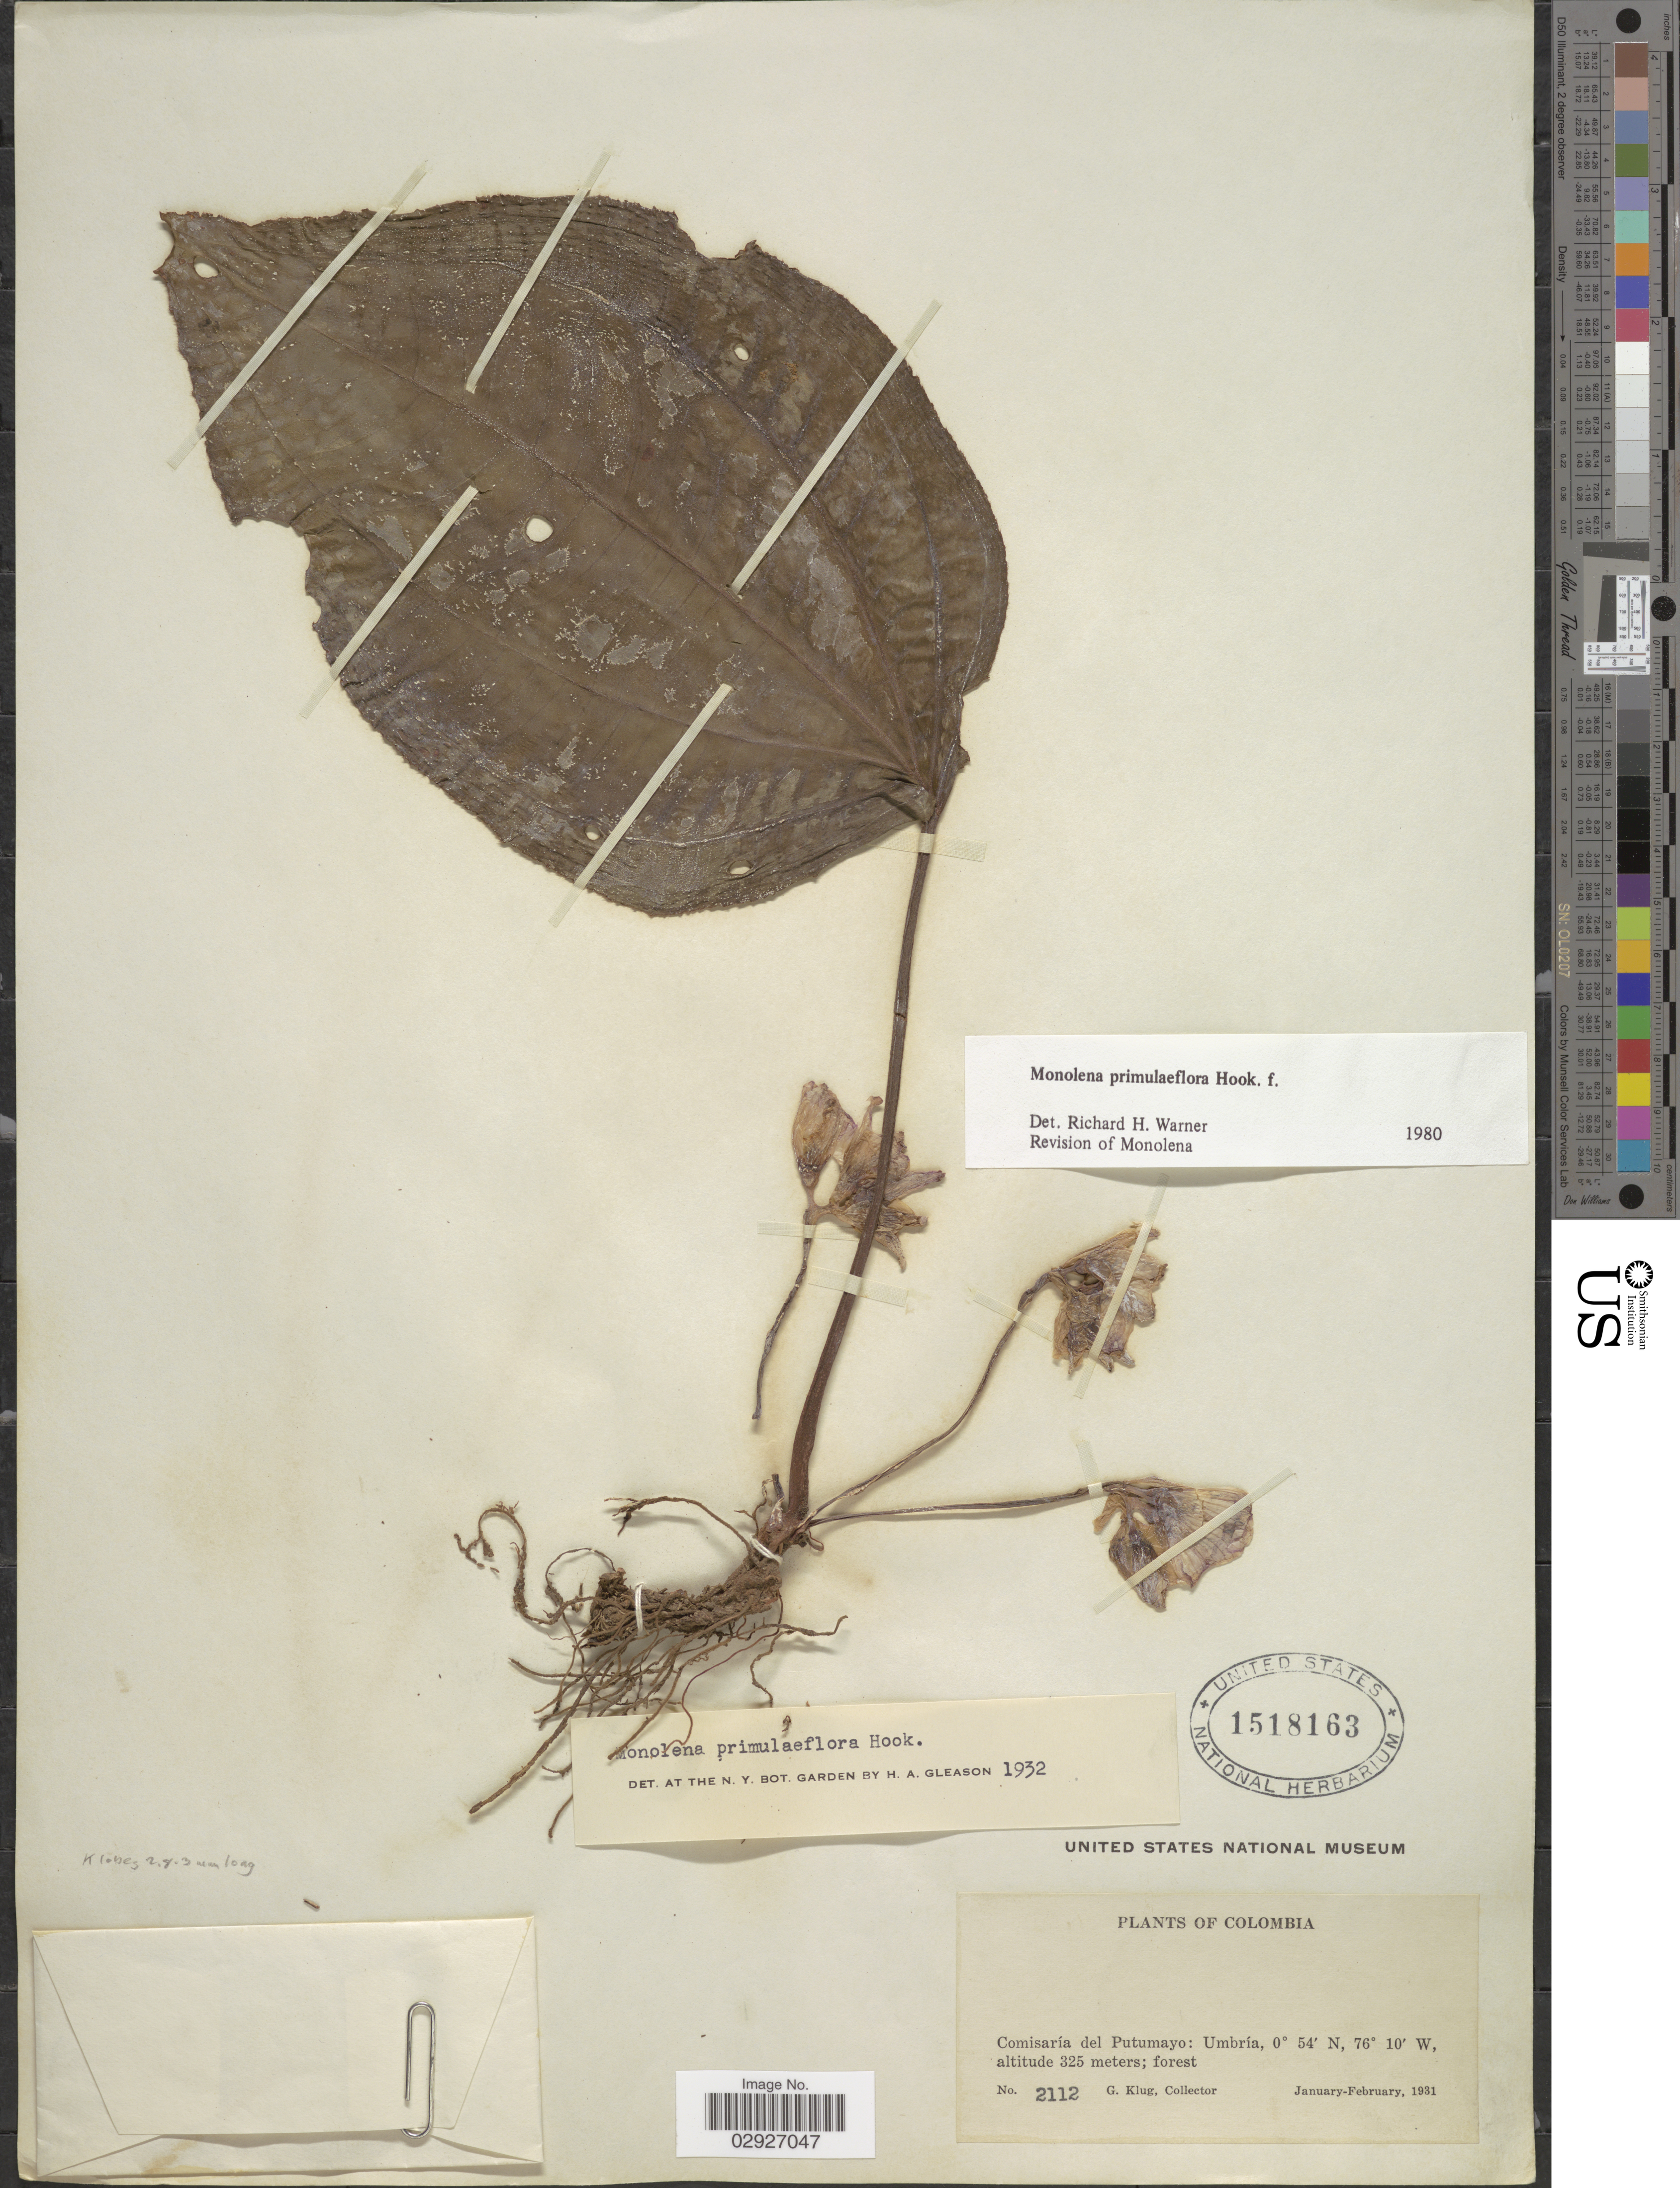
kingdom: Plantae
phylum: Tracheophyta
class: Magnoliopsida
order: Myrtales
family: Melastomataceae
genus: Monolena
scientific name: Monolena primuliflora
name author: Hook. f.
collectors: G. Klug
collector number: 2112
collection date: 1931-01/1931-02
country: Colombia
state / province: Putumayo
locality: Comisaría del Putumayo: Umbría.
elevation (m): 325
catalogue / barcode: US 1518163